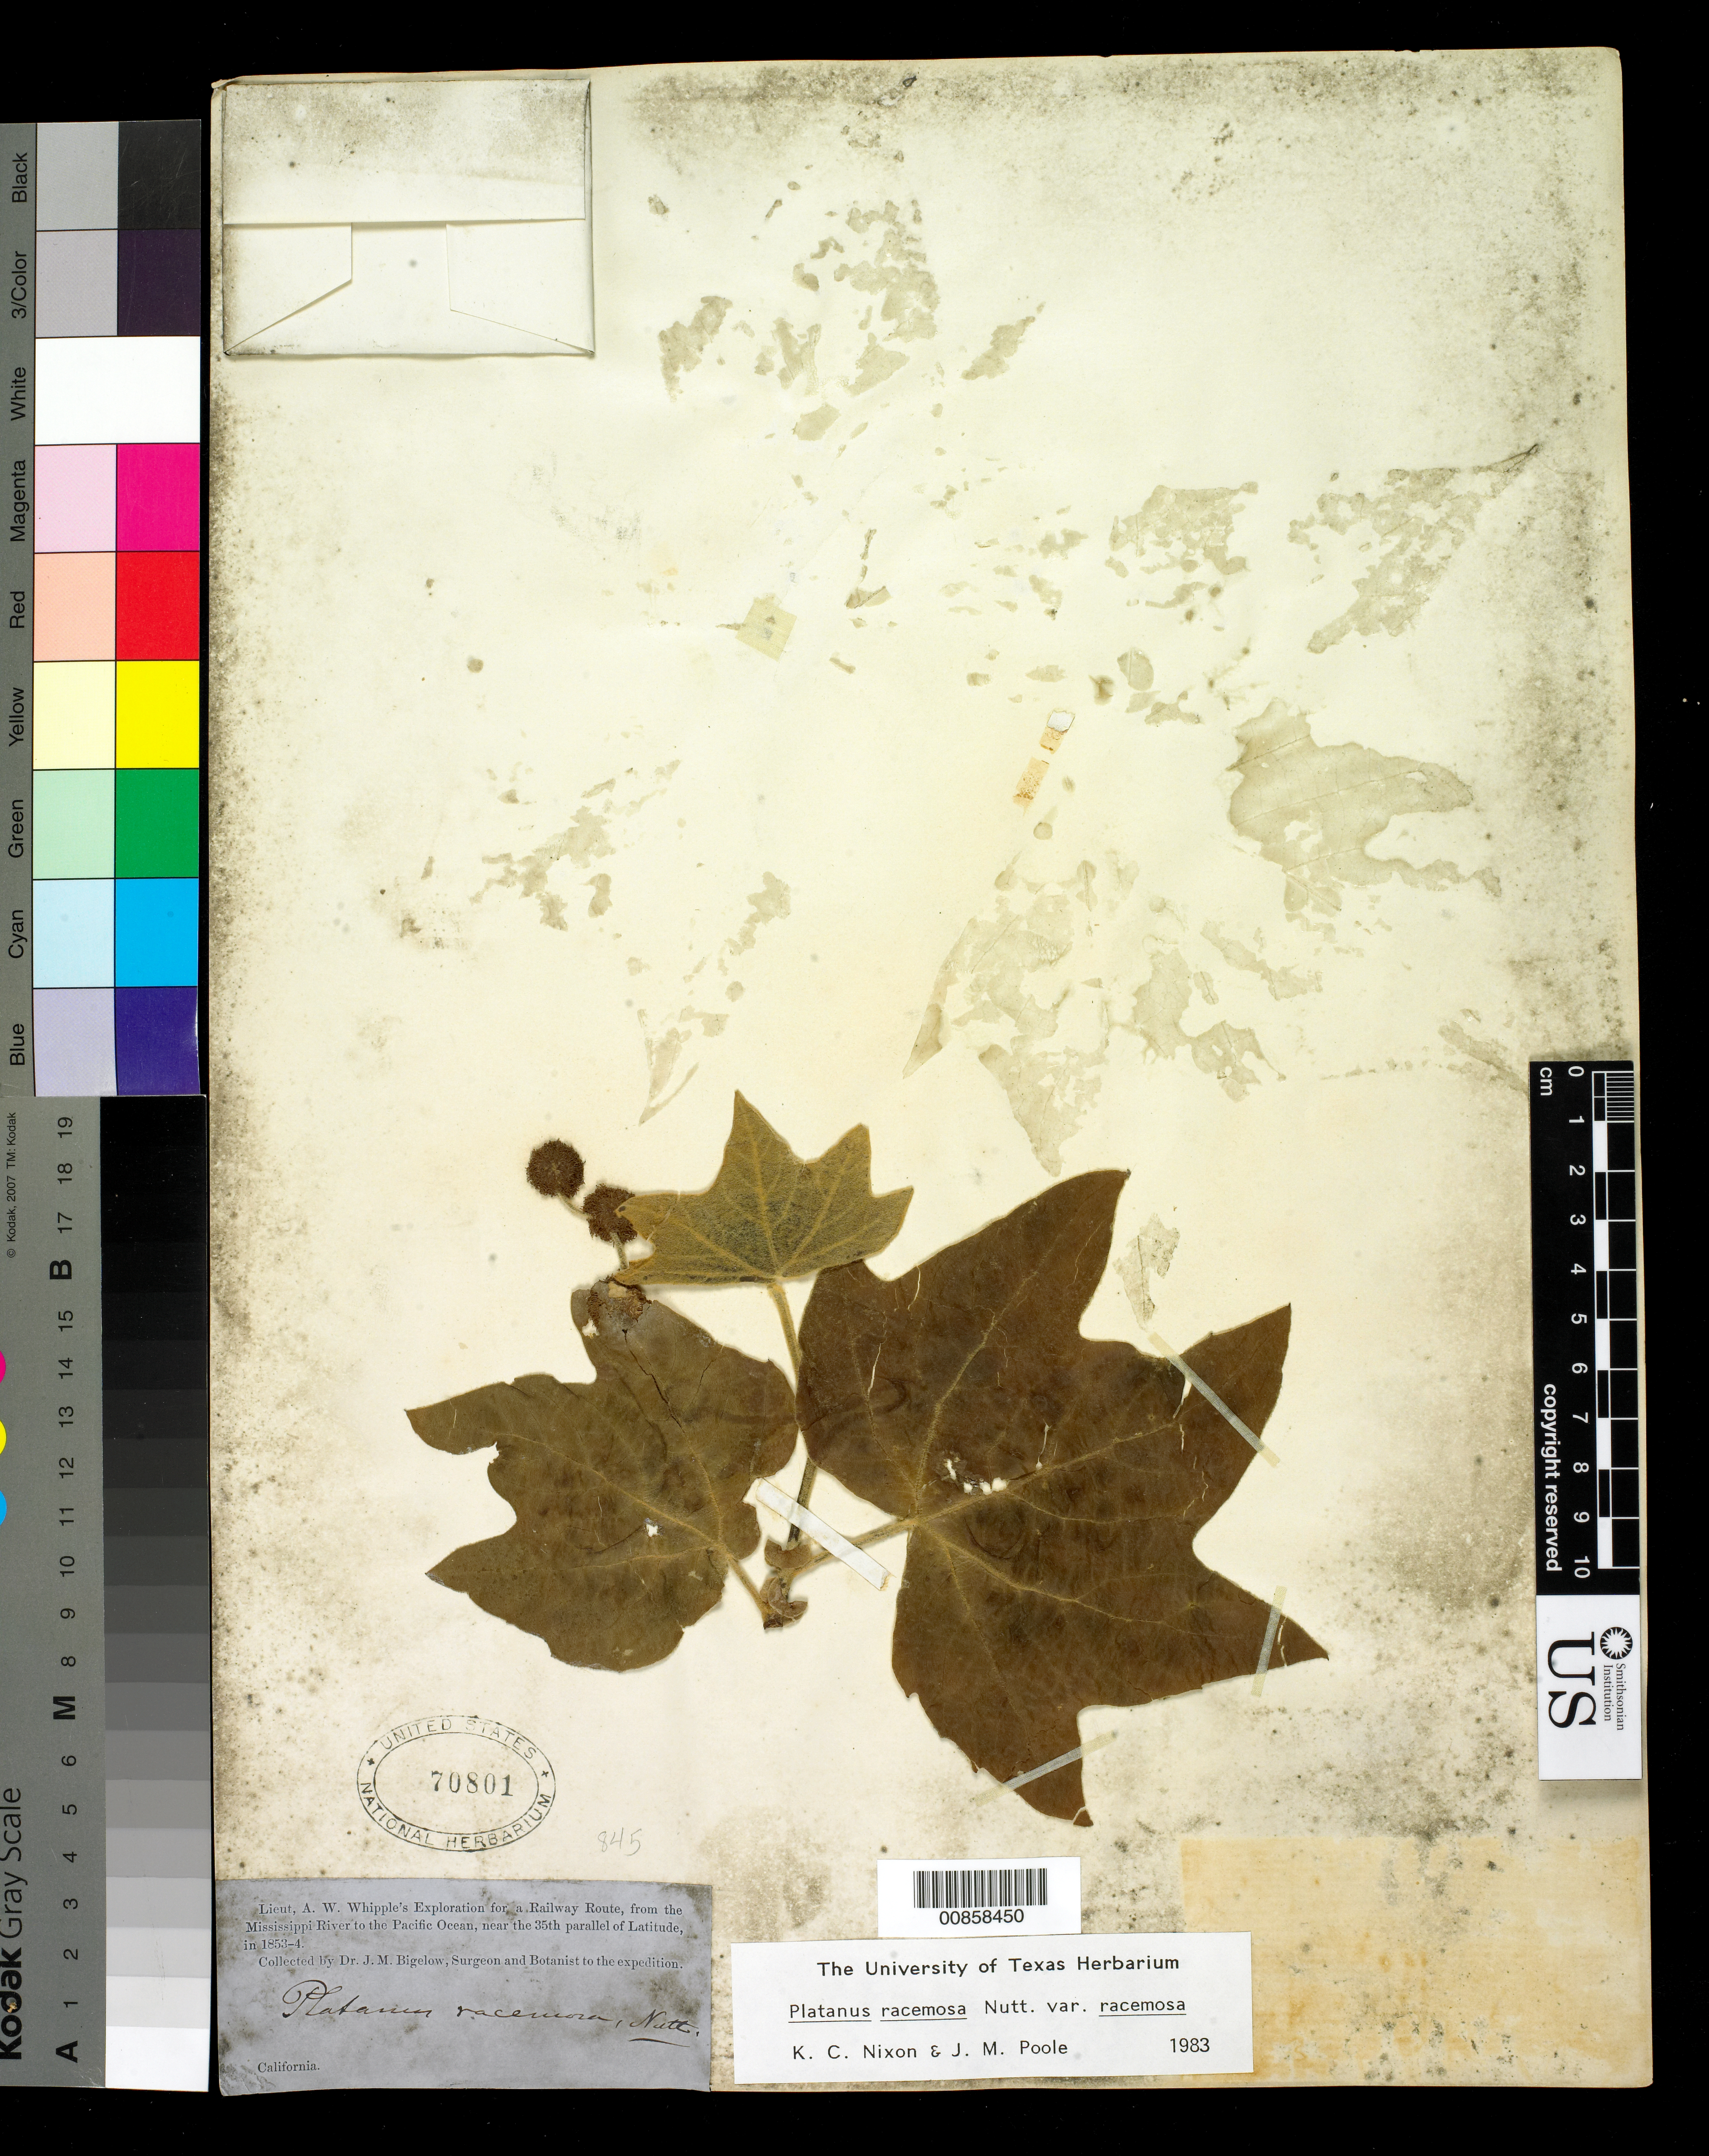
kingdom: Plantae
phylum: Tracheophyta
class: Magnoliopsida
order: Proteales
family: Platanaceae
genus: Platanus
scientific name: Platanus racemosa var. racemosa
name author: Nutt.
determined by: Nixon, K C.; Poole, J. M.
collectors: J. M. Bigelow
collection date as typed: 1853 to -- --- 1854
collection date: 1853/1854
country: United States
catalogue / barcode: US 70801